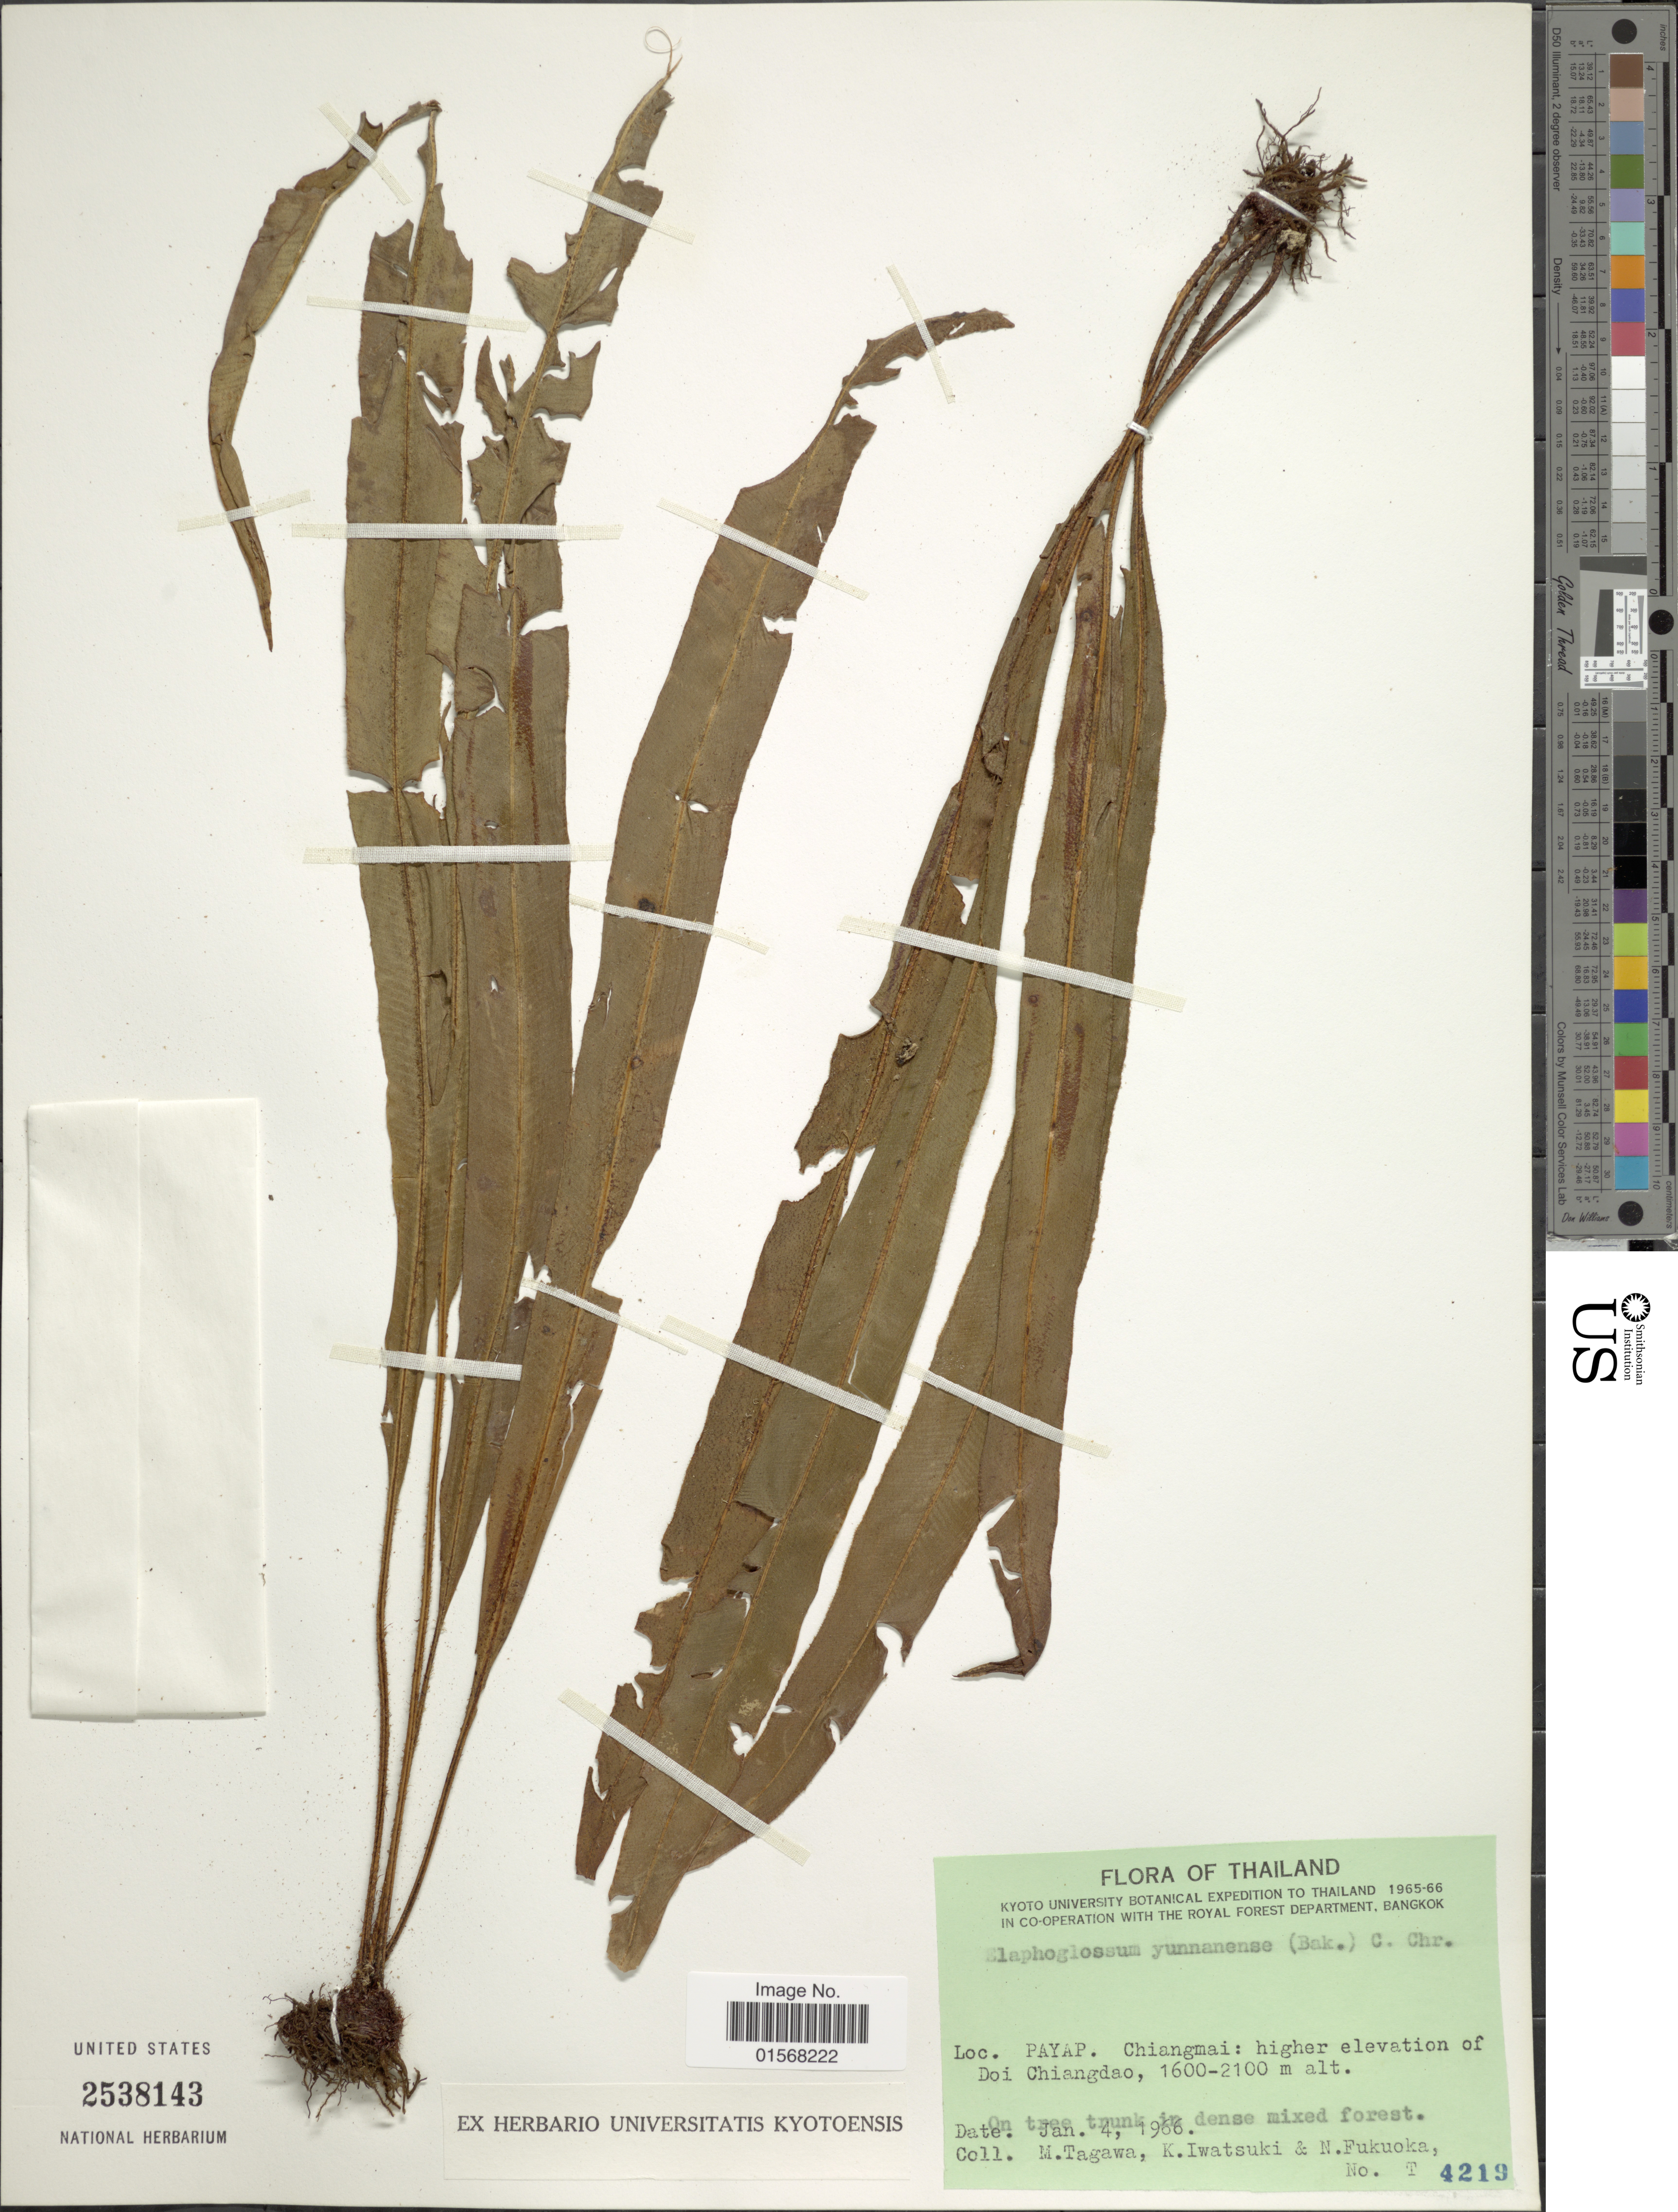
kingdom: Plantae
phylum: Tracheophyta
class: Polypodiopsida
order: Polypodiales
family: Dryopteridaceae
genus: Elaphoglossum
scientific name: Elaphoglossum stelligerum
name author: (Wall. ex Baker) T. Moore ex Alston & Bonner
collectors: M. Tagawa, K. Iwatsuki & N. Fukuoka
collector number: T4219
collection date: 1966-01-04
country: Thailand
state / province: Chiang Mai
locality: Payap, Chiangmai: higher elevation of Doi Chiangdao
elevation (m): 1600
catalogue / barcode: US 2538143